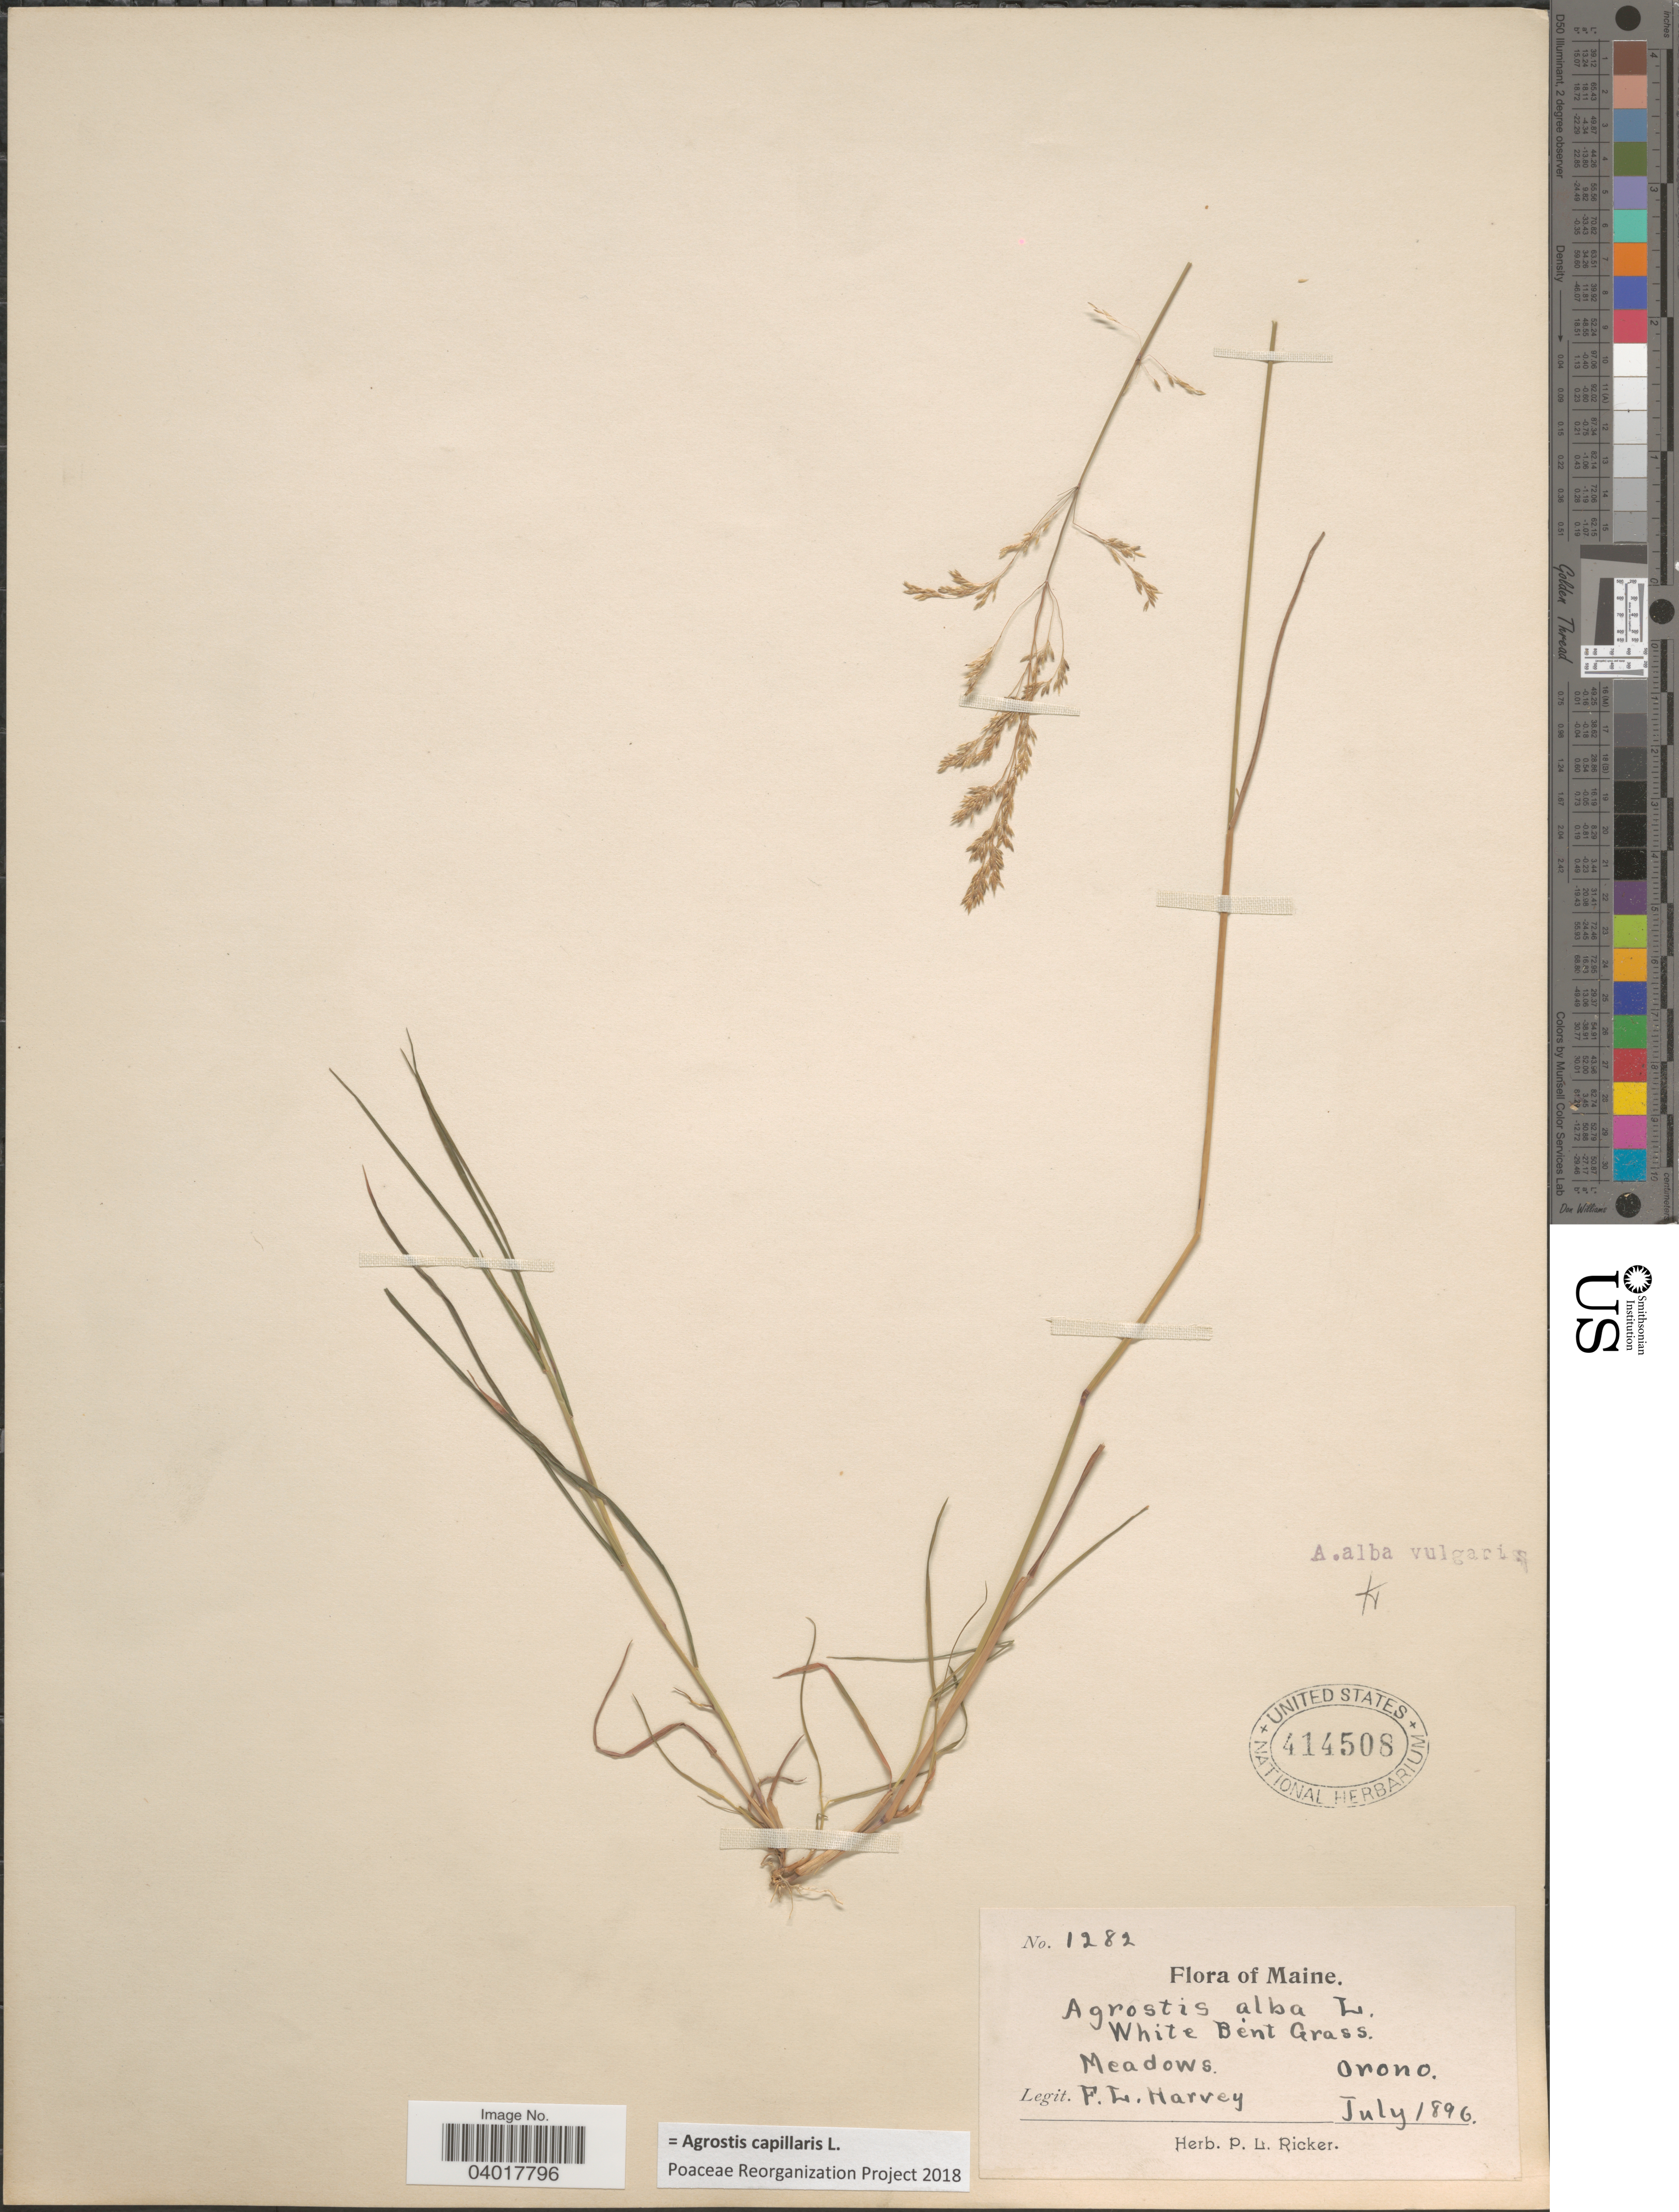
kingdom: Plantae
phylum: Tracheophyta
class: Liliopsida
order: Poales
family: Poaceae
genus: Agrostis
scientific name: Agrostis capillaris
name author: L.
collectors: F. L. Harvey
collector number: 1282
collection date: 1896-07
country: United States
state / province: Maine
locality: Orono.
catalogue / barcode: US 414508